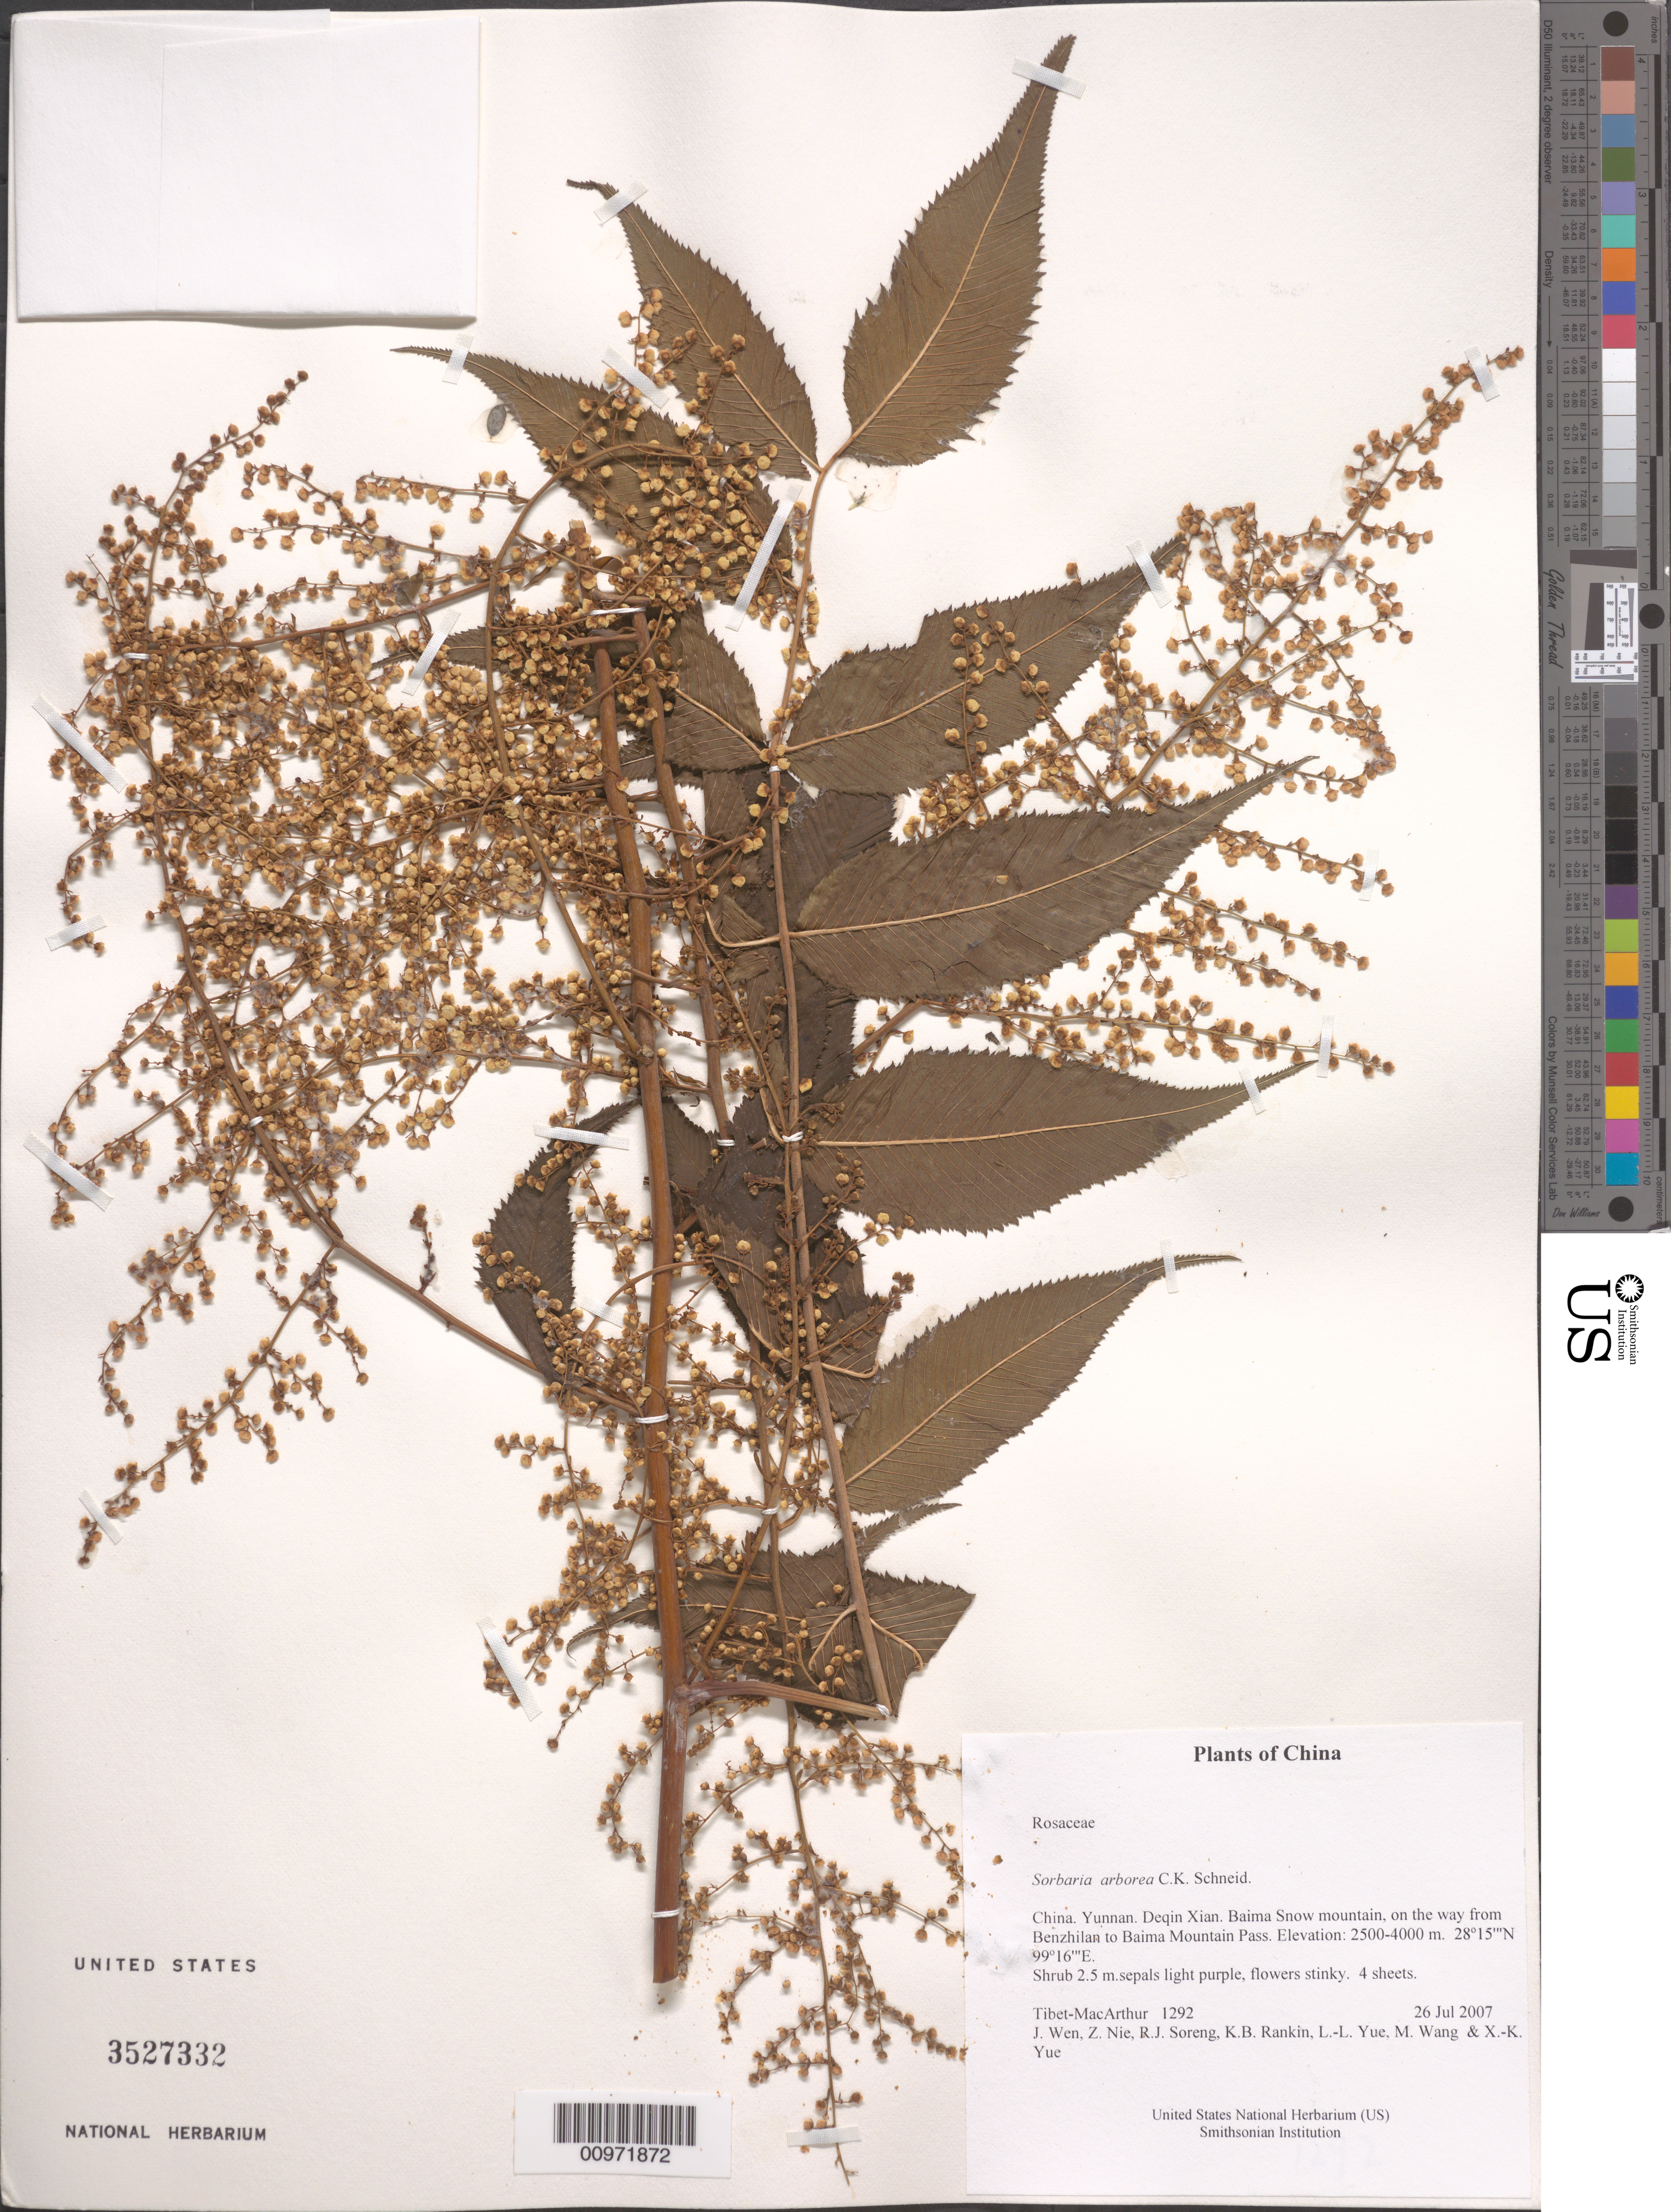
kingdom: Plantae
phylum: Tracheophyta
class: Magnoliopsida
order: Rosales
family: Rosaceae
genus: Sorbaria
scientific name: Sorbaria arborea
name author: C.K. Schneid.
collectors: Tibet-MacArthur, J. Wen, Z. Nie, R. J. Soreng, K. Rankin, L. Yue, M. Wang & X. Yue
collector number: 1292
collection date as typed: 26 Jul 2007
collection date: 2007-07-26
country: China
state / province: Yunnan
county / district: Deqin Xian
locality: Baima Snow mountain, on the way from Benzhilan to Baima Mountain Pass.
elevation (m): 2500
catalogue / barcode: US 3527332